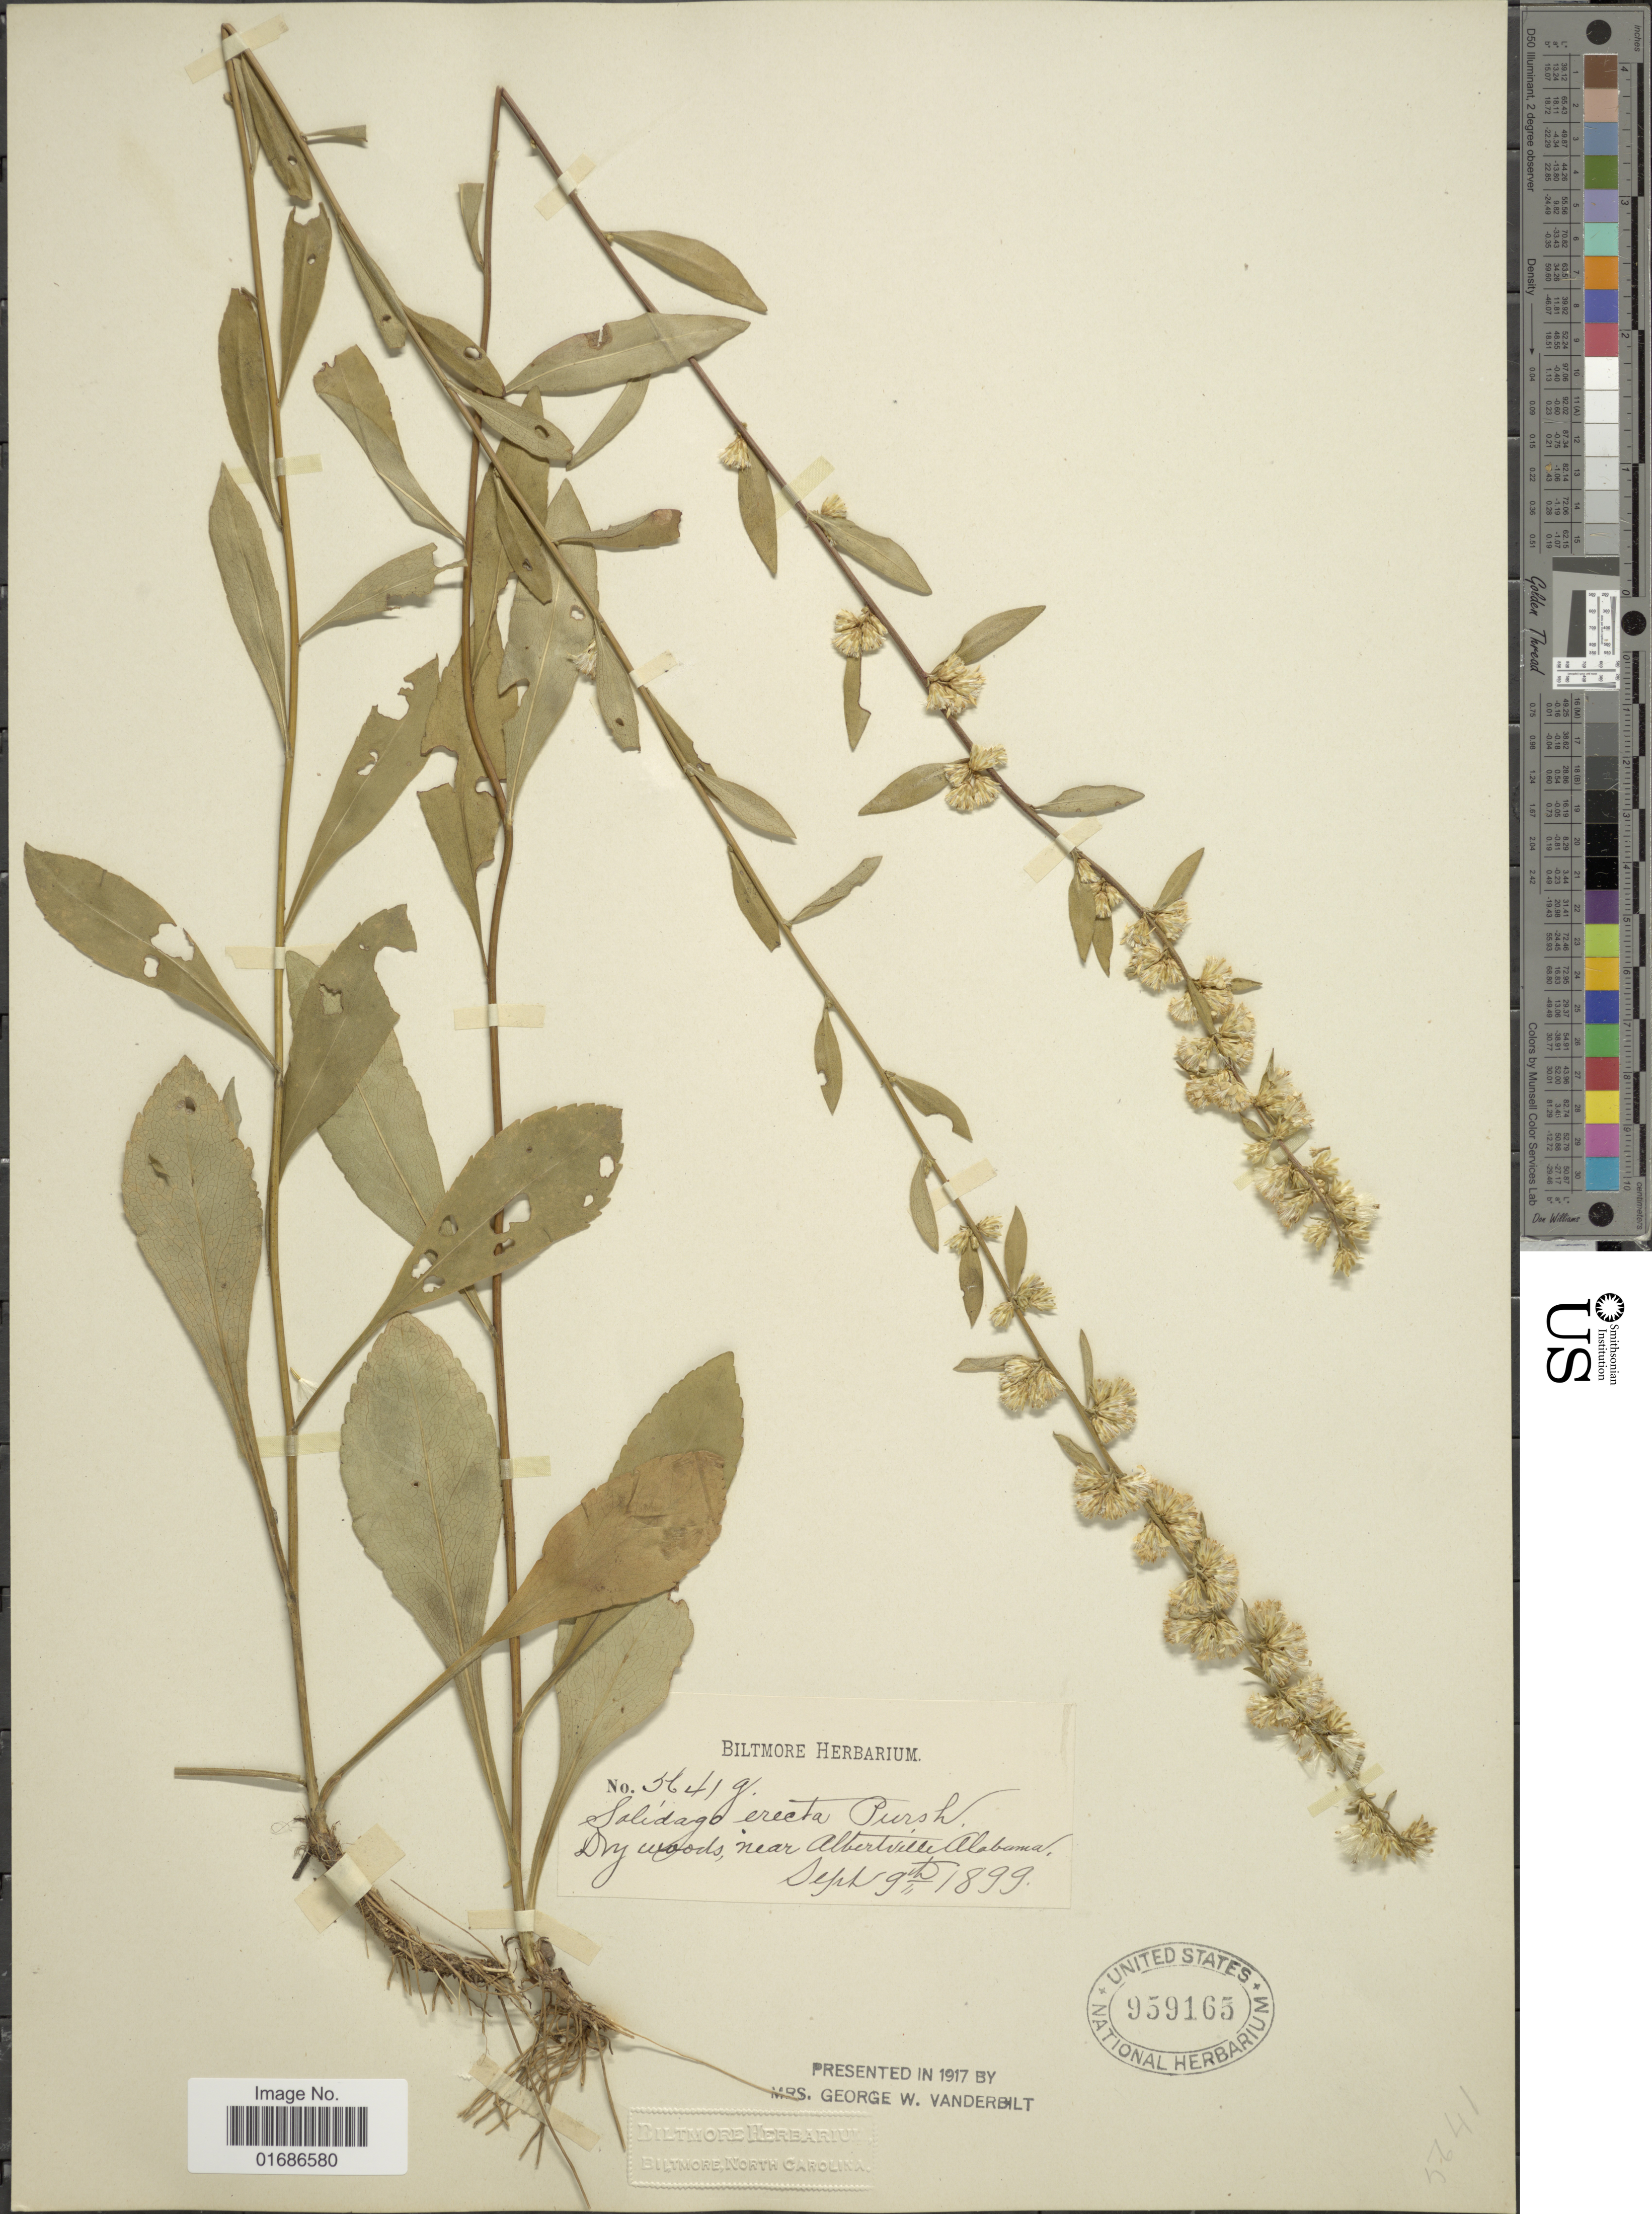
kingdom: Plantae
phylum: Tracheophyta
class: Magnoliopsida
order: Asterales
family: Asteraceae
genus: Solidago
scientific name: Solidago erecta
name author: Pursh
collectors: ex herb. Biltmore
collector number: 5641g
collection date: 1899-09-09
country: United States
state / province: Alabama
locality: Dry woods, near Albertsville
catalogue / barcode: US 959165